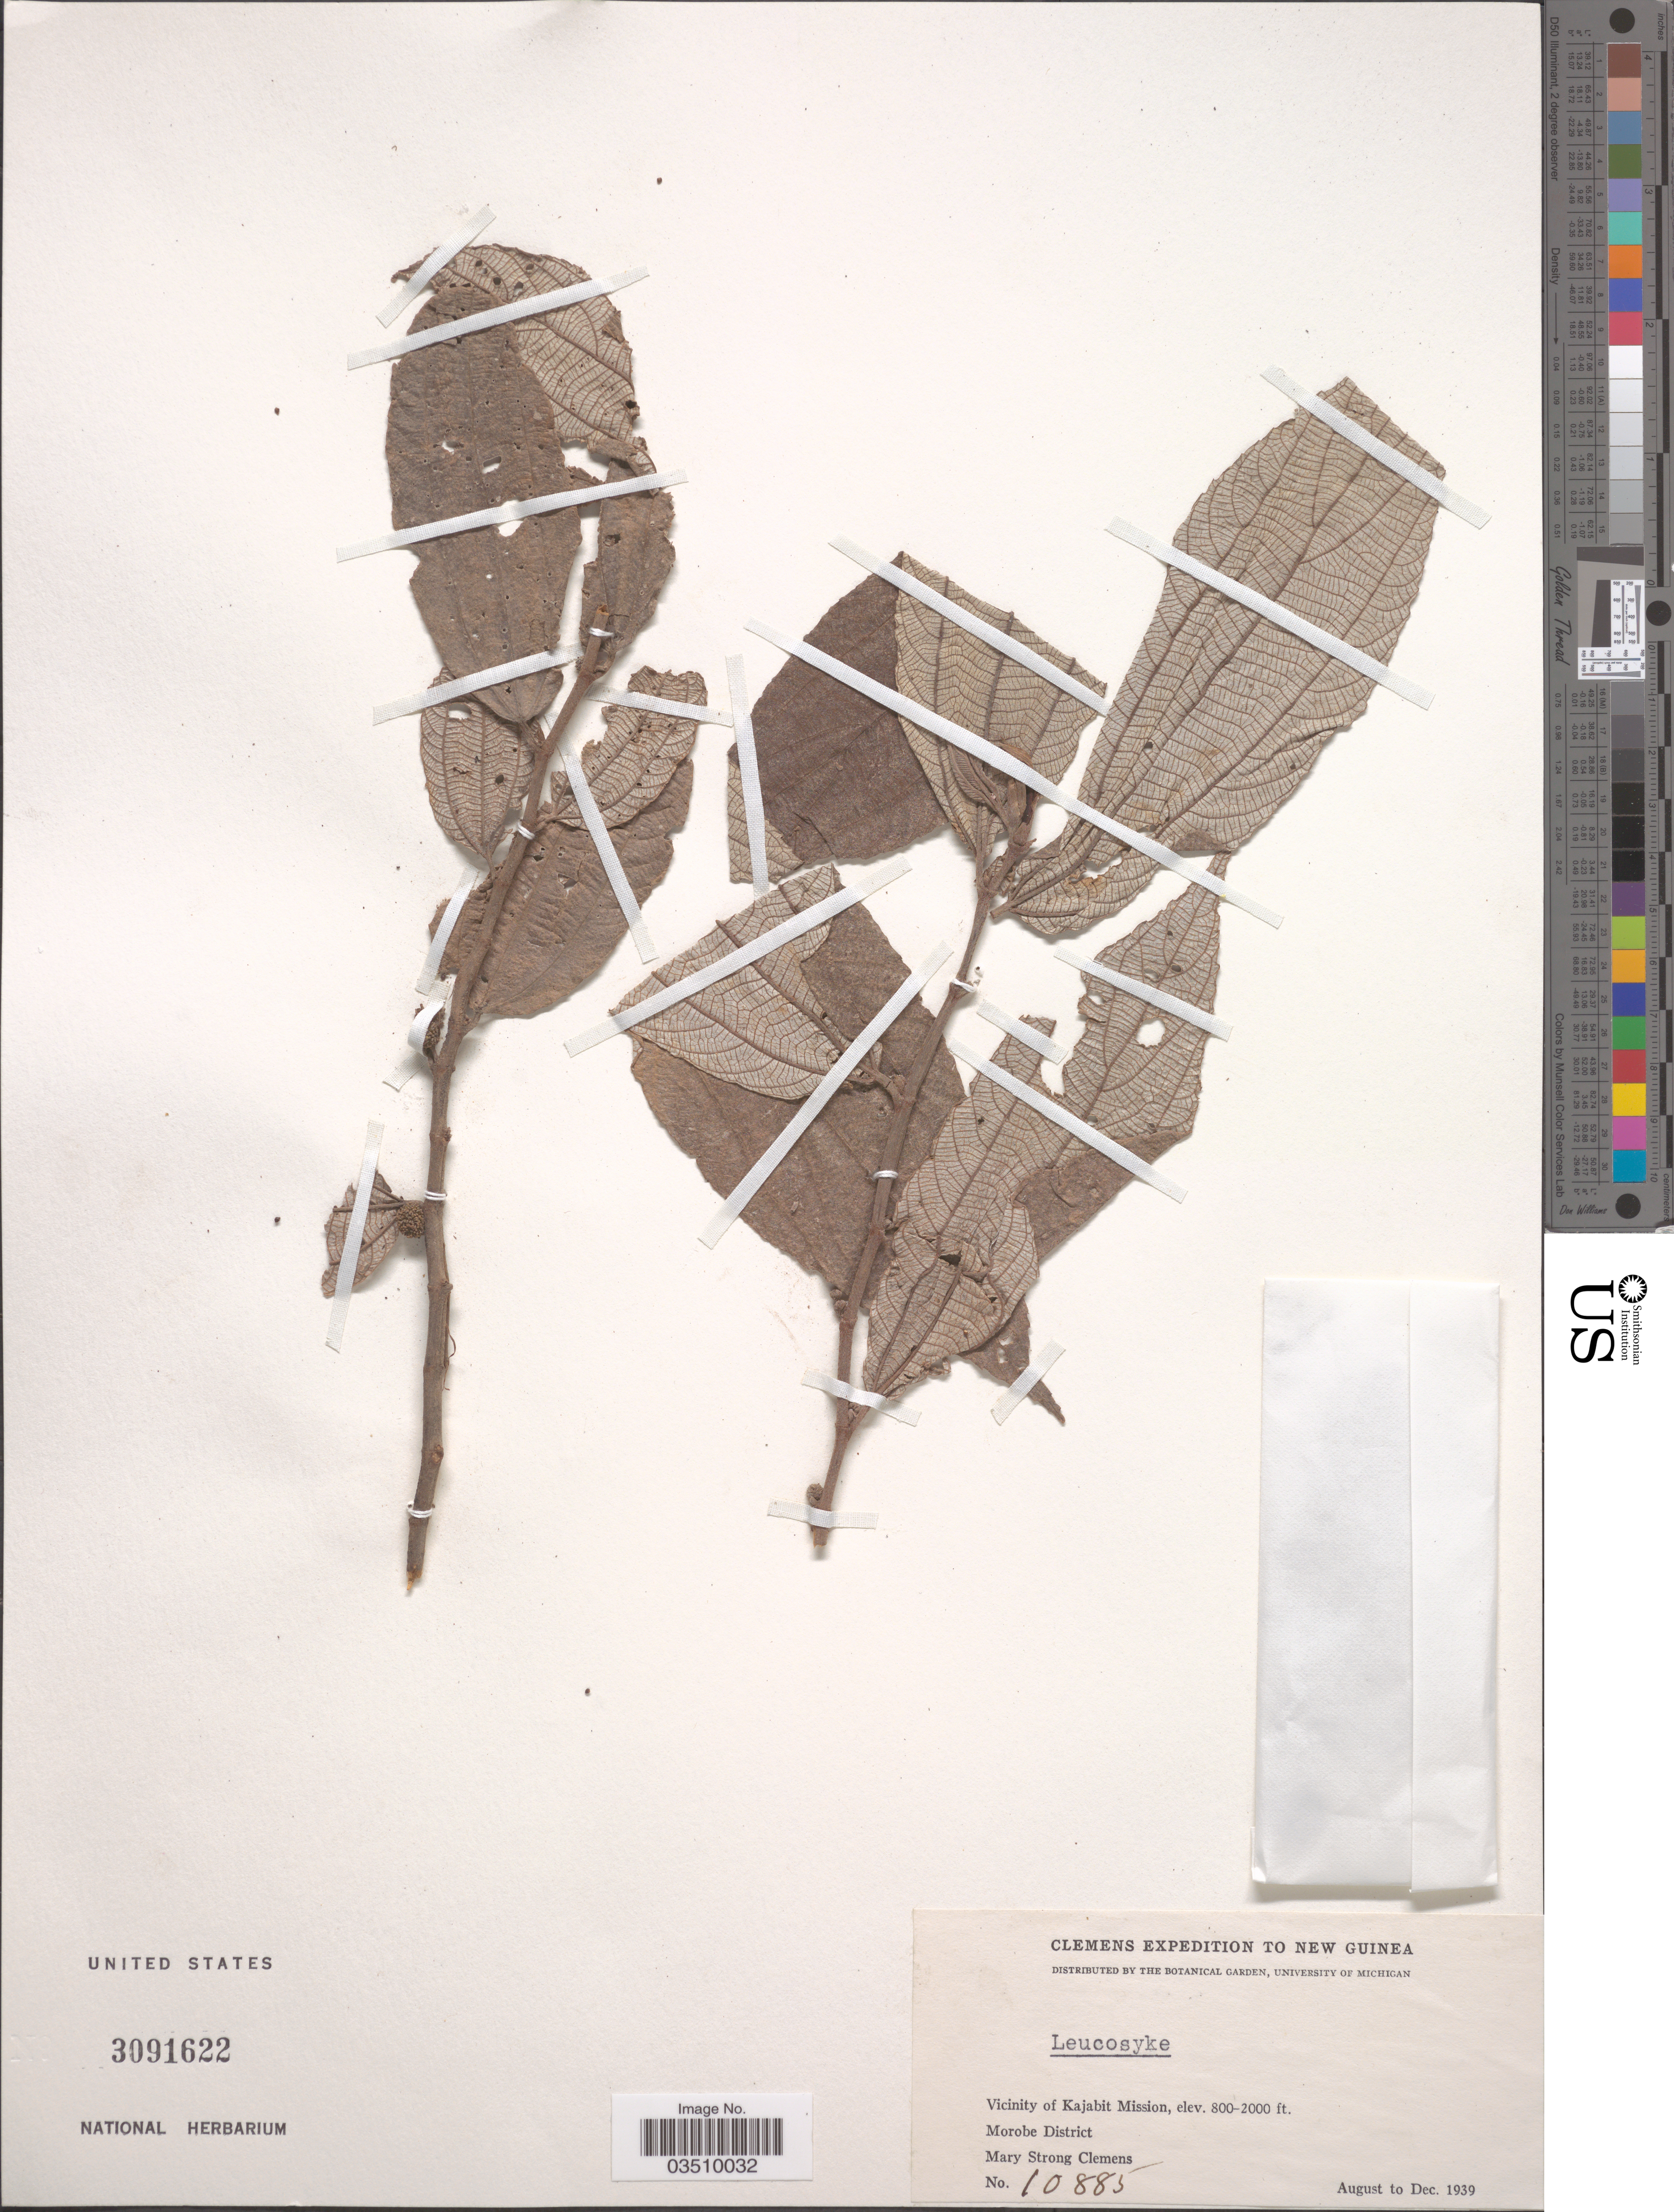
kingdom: Plantae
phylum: Tracheophyta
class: Magnoliopsida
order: Rosales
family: Urticaceae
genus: Leucosyke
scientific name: Leucosyke sp.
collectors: M. S. Clemens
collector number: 10885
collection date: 1939-08/1939-12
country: Papua New Guinea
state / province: Morobe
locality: New Guinea. Vicinity of Kajabit Mission. Morobe District.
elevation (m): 244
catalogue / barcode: US 3091622